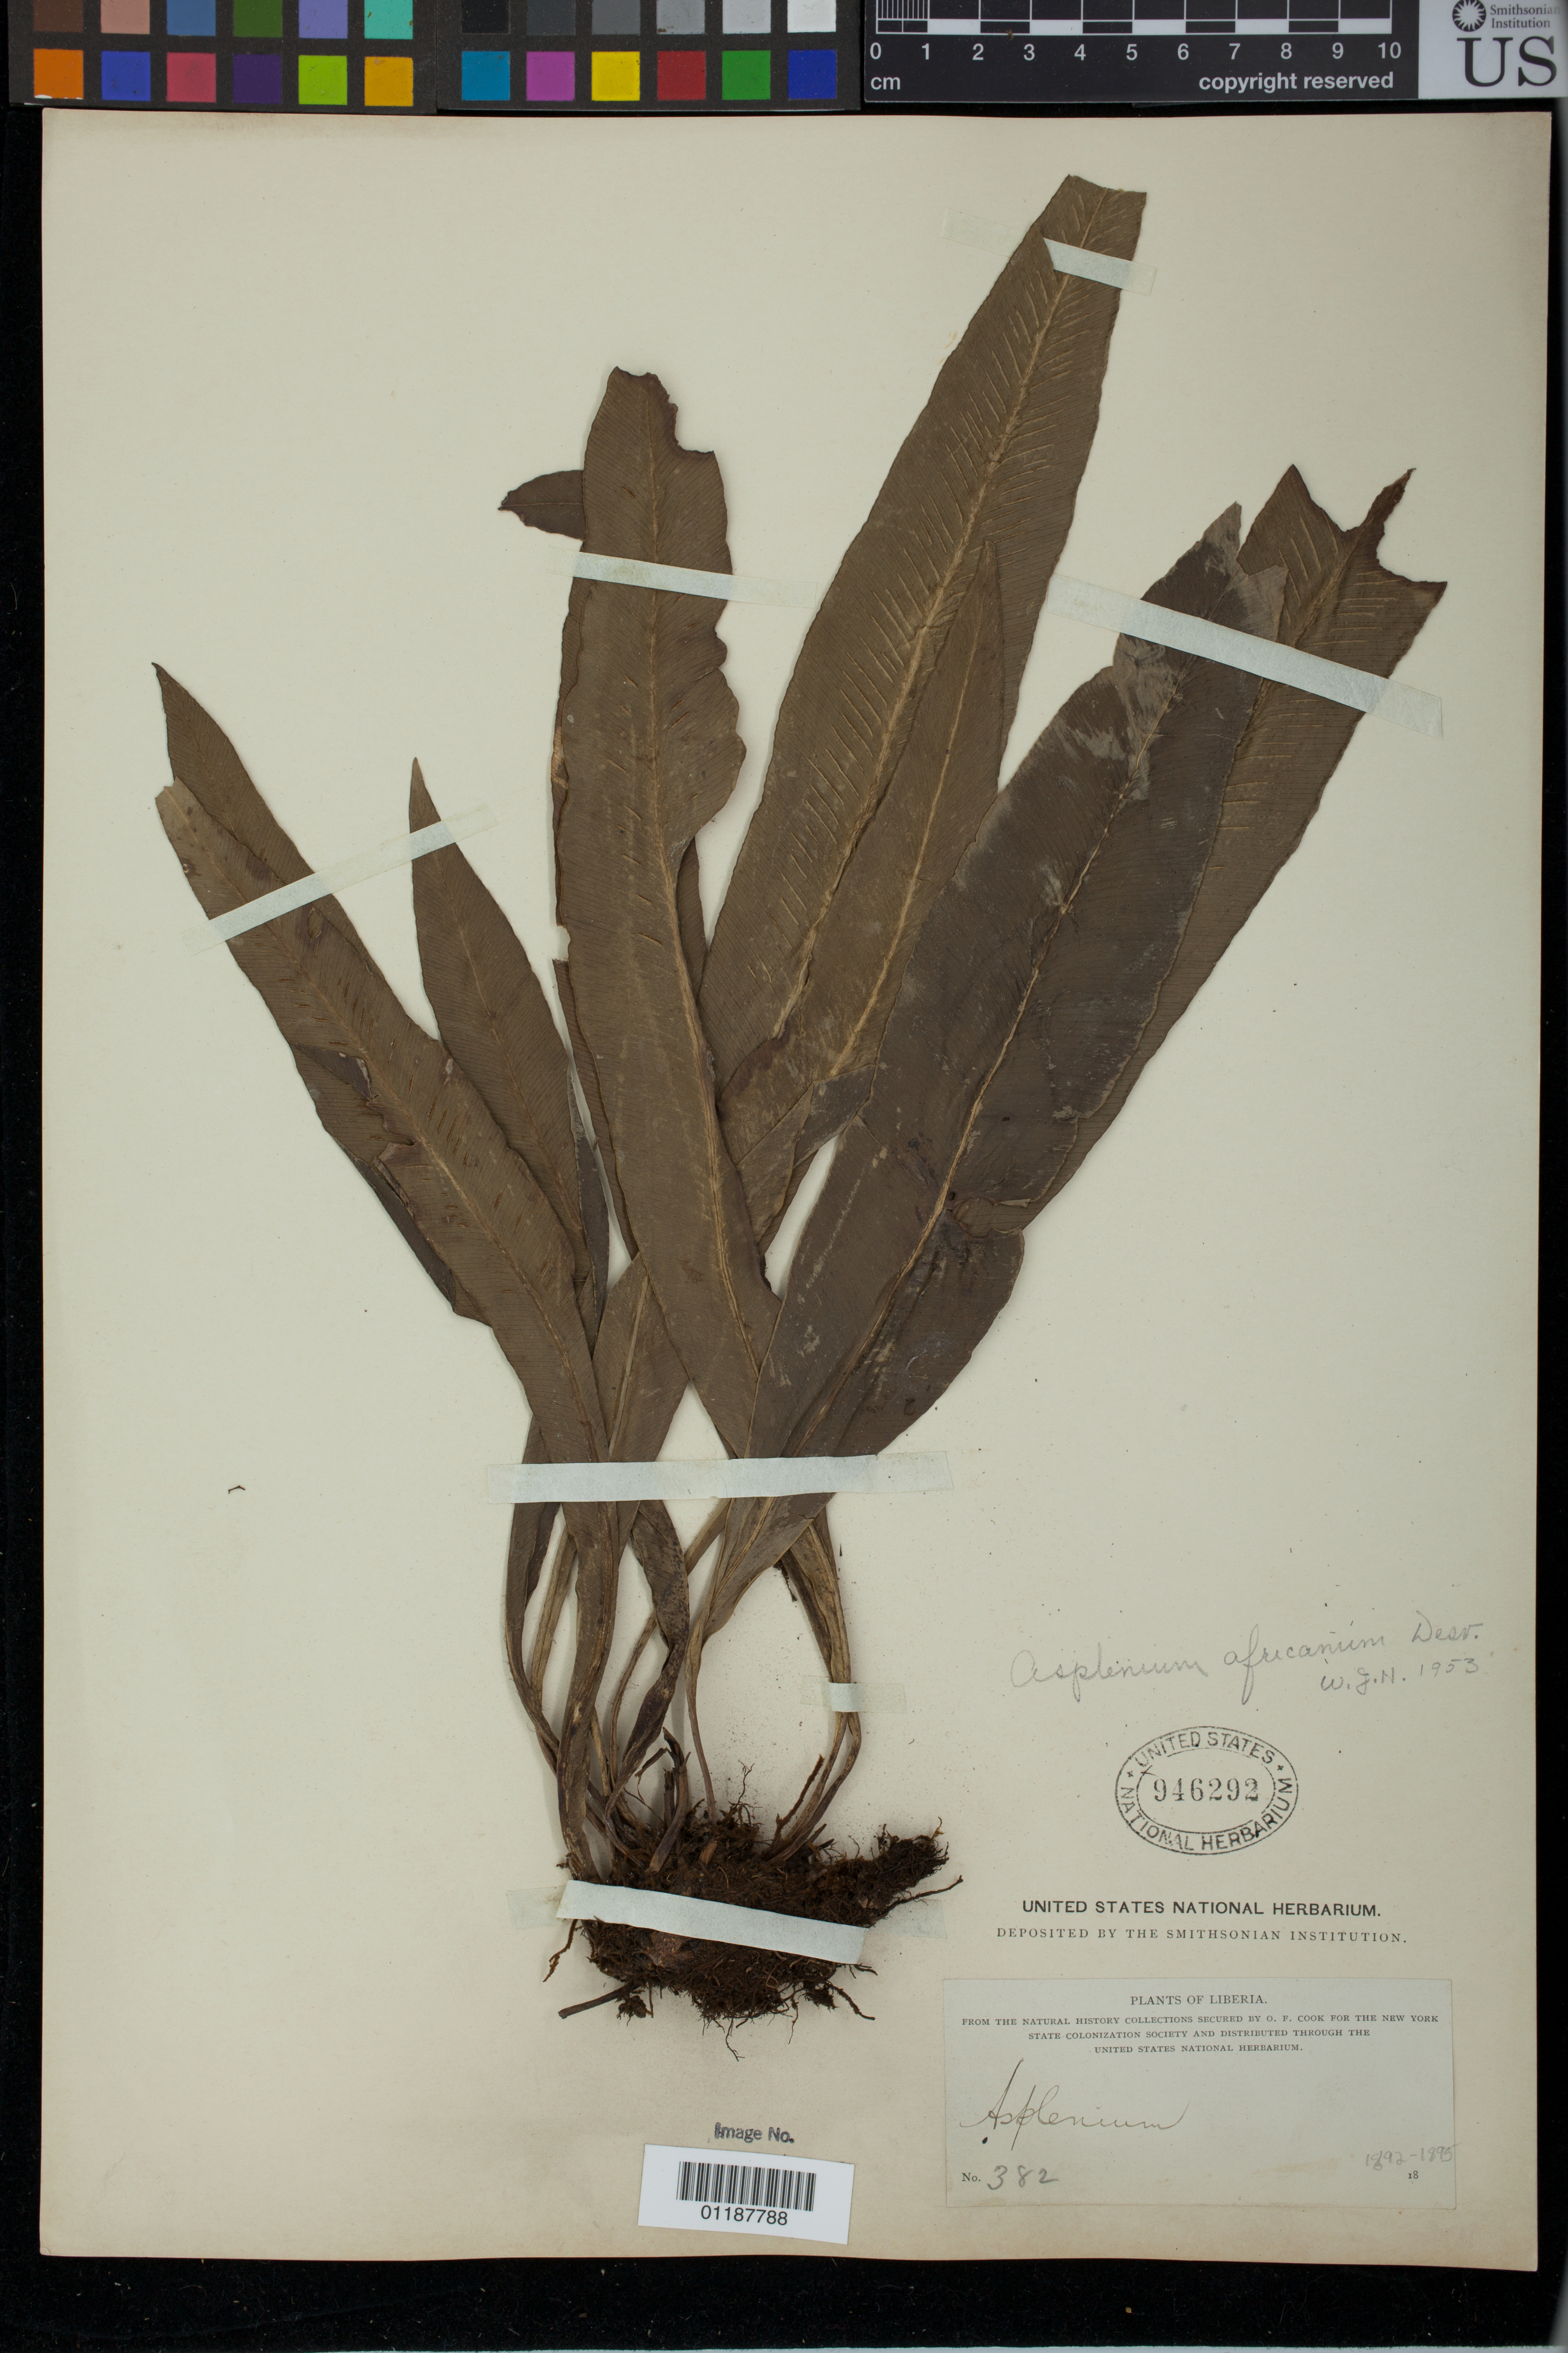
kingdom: Plantae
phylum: Tracheophyta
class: Polypodiopsida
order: Polypodiales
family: Aspleniaceae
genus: Asplenium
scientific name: Asplenium africanum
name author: Desv.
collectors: O. F. Cook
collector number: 382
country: Liberia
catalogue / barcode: US 946292